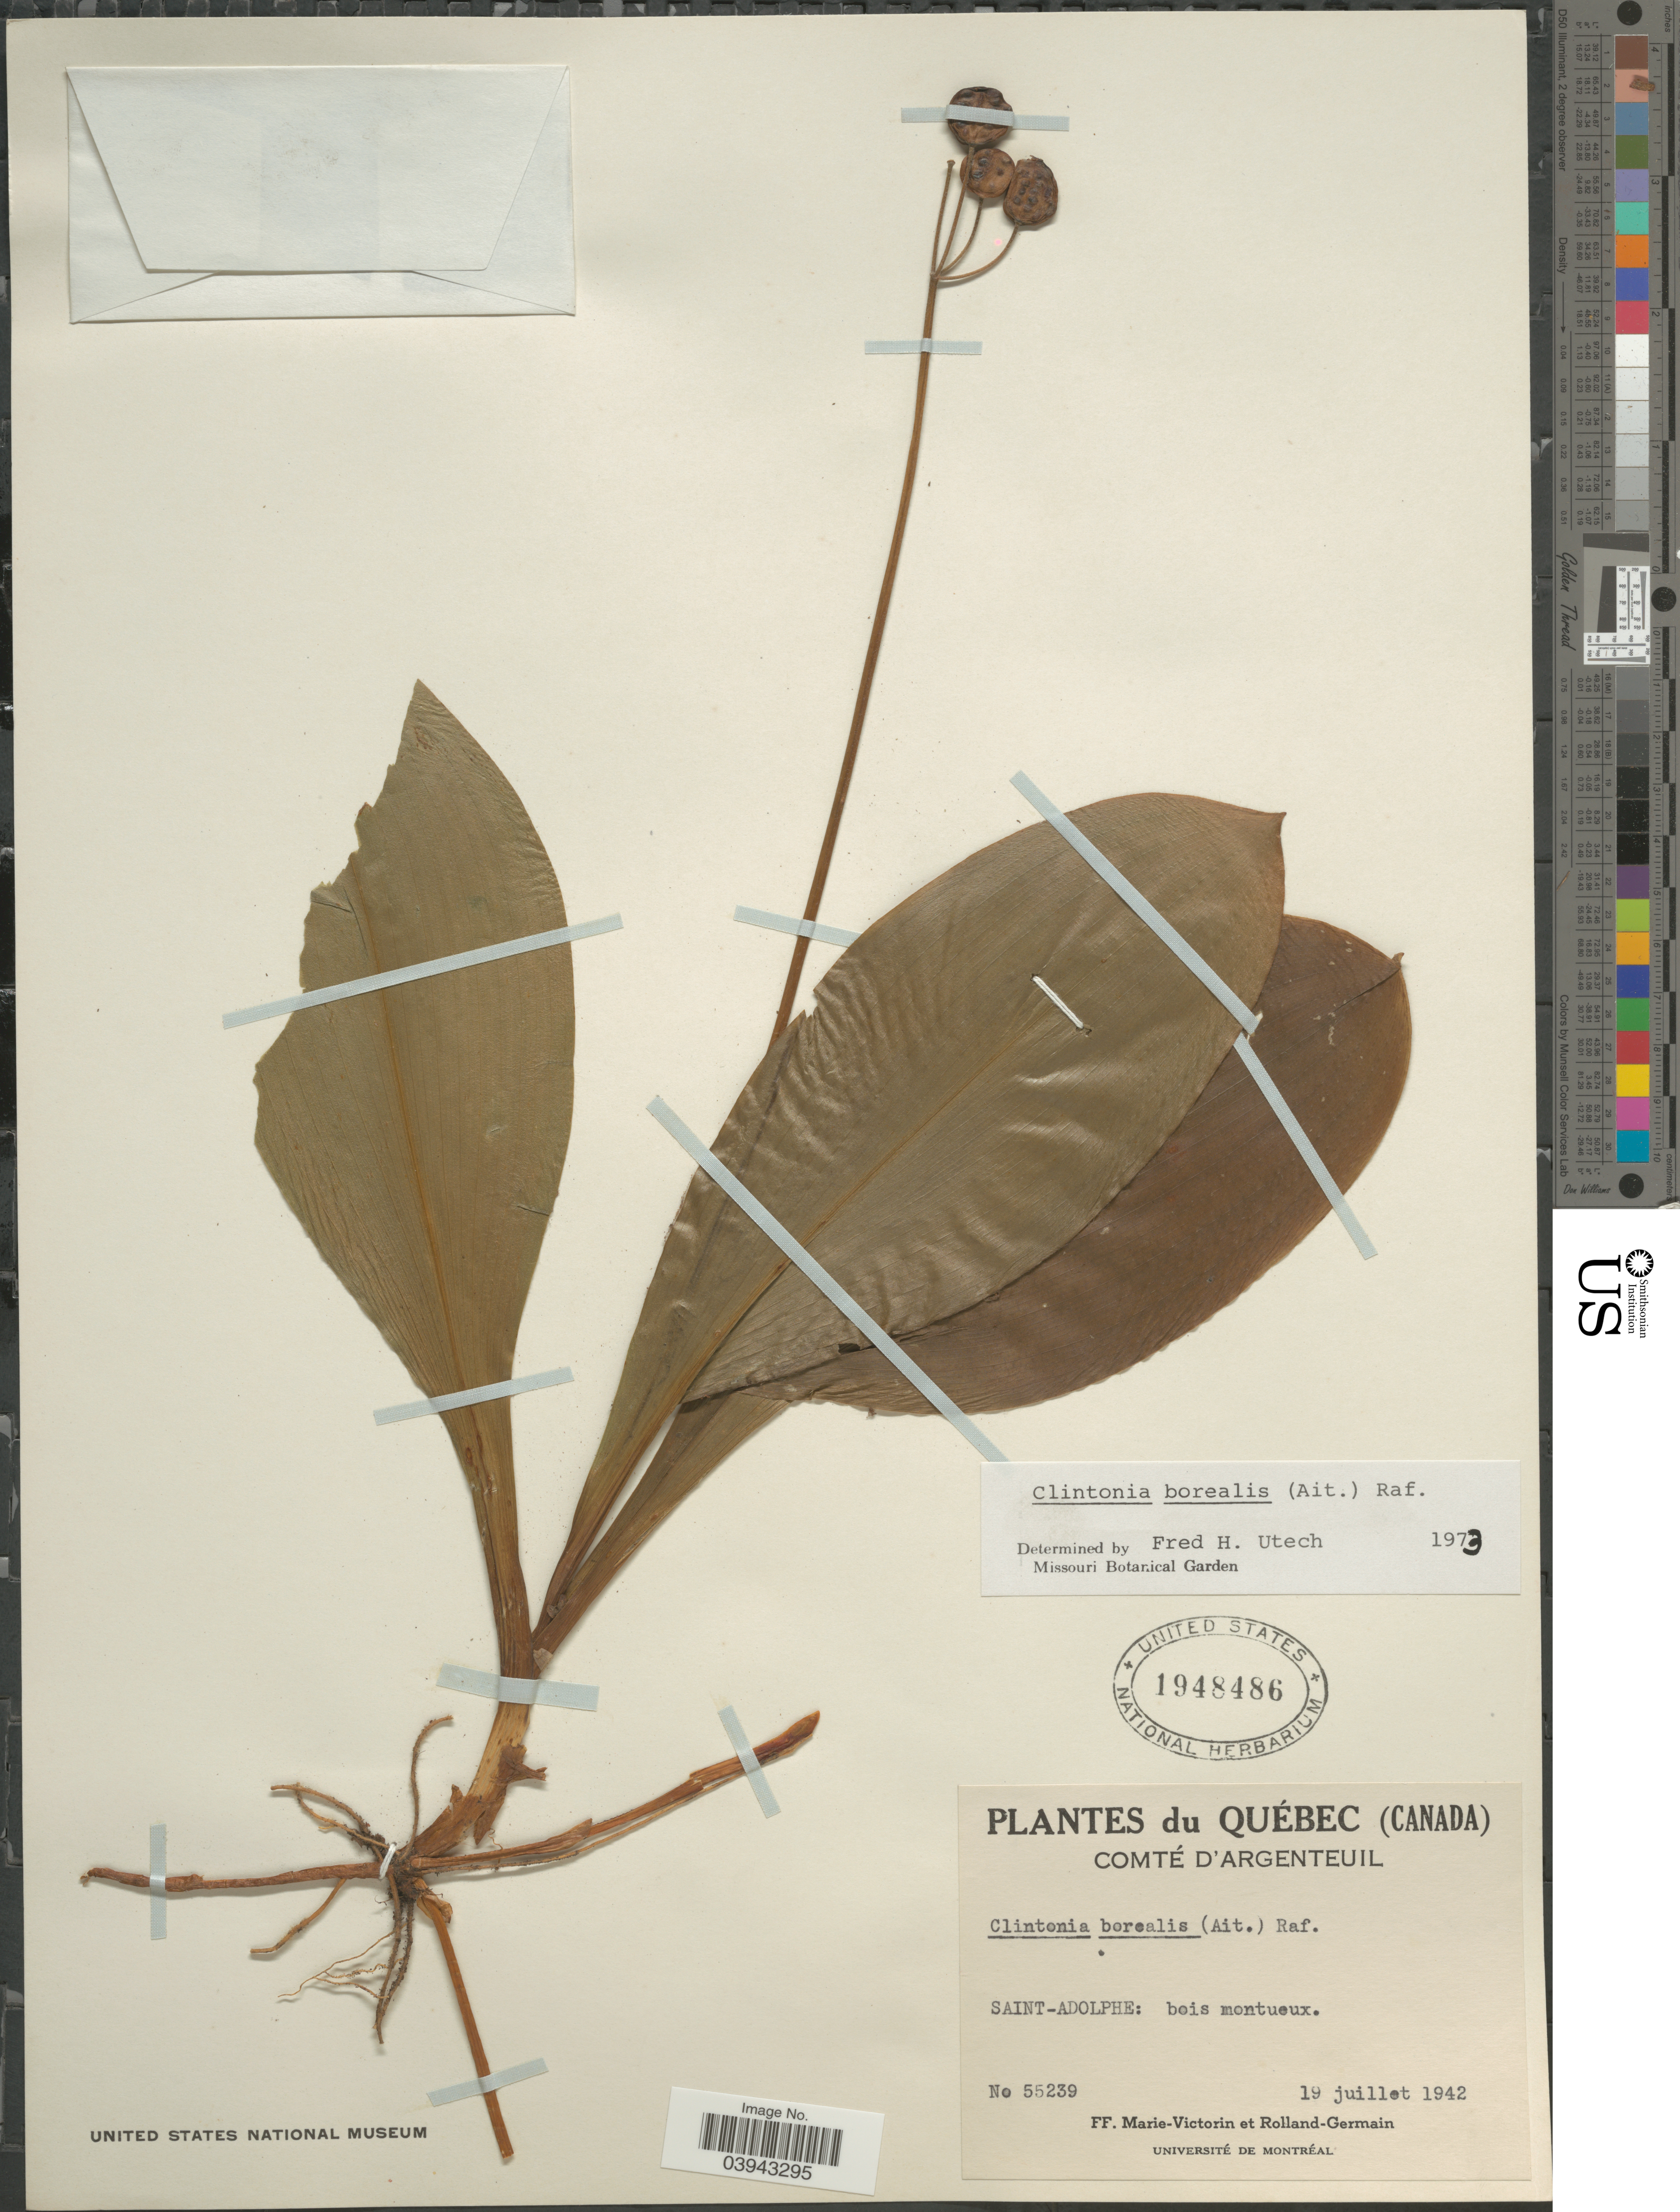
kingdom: Plantae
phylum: Tracheophyta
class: Liliopsida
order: Liliales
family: Liliaceae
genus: Clintonia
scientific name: Clintonia borealis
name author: (Aiton) Raf.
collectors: F. Marie-Victorin & Rolland-Germain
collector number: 55239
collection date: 1942-07-19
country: Canada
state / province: Quebec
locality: Comté D'Argenteuil. Saint-Adolphe: bois montueux.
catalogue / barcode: US 1948486